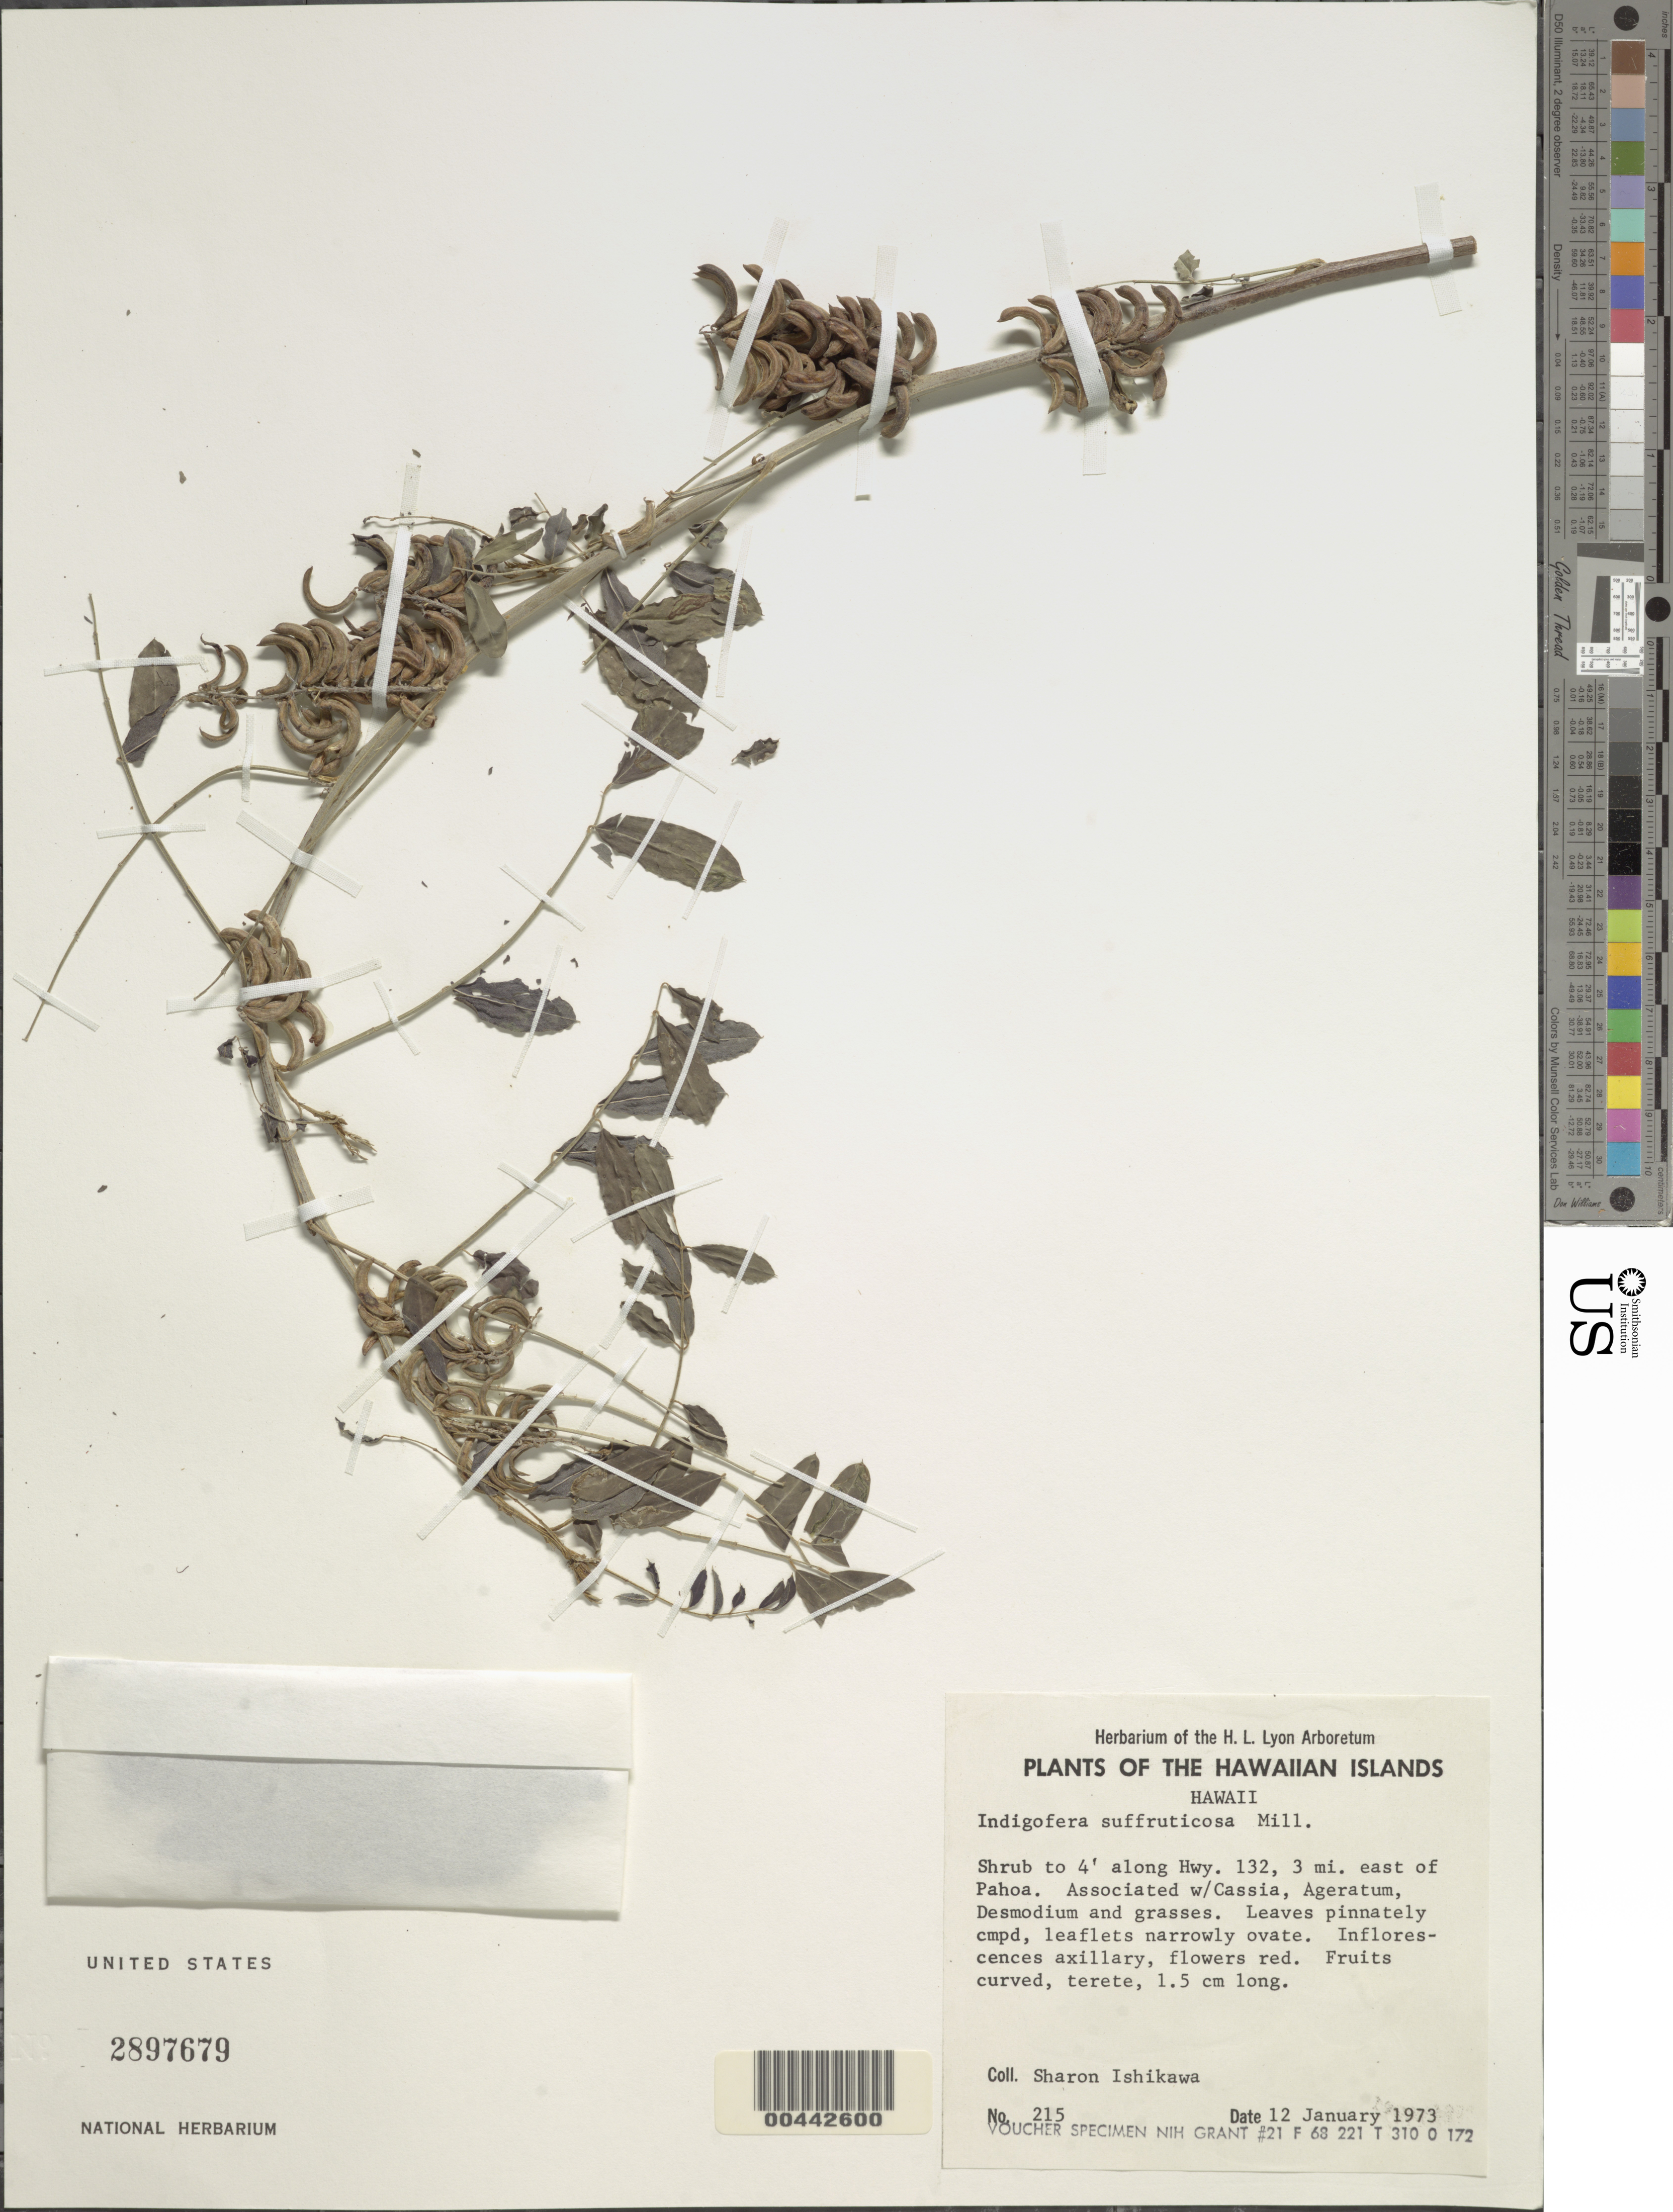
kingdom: Plantae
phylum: Tracheophyta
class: Magnoliopsida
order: Fabales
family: Fabaceae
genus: Indigofera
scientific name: Indigofera suffruticosa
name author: Mill.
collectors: S. S. Ishikawa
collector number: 215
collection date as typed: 12 Jan 1973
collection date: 1973-01-12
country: United States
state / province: Hawaii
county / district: Hawaii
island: Hawaii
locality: Along Hwy. 132, 3 mi. east of Pahoa.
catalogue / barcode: US 2897679